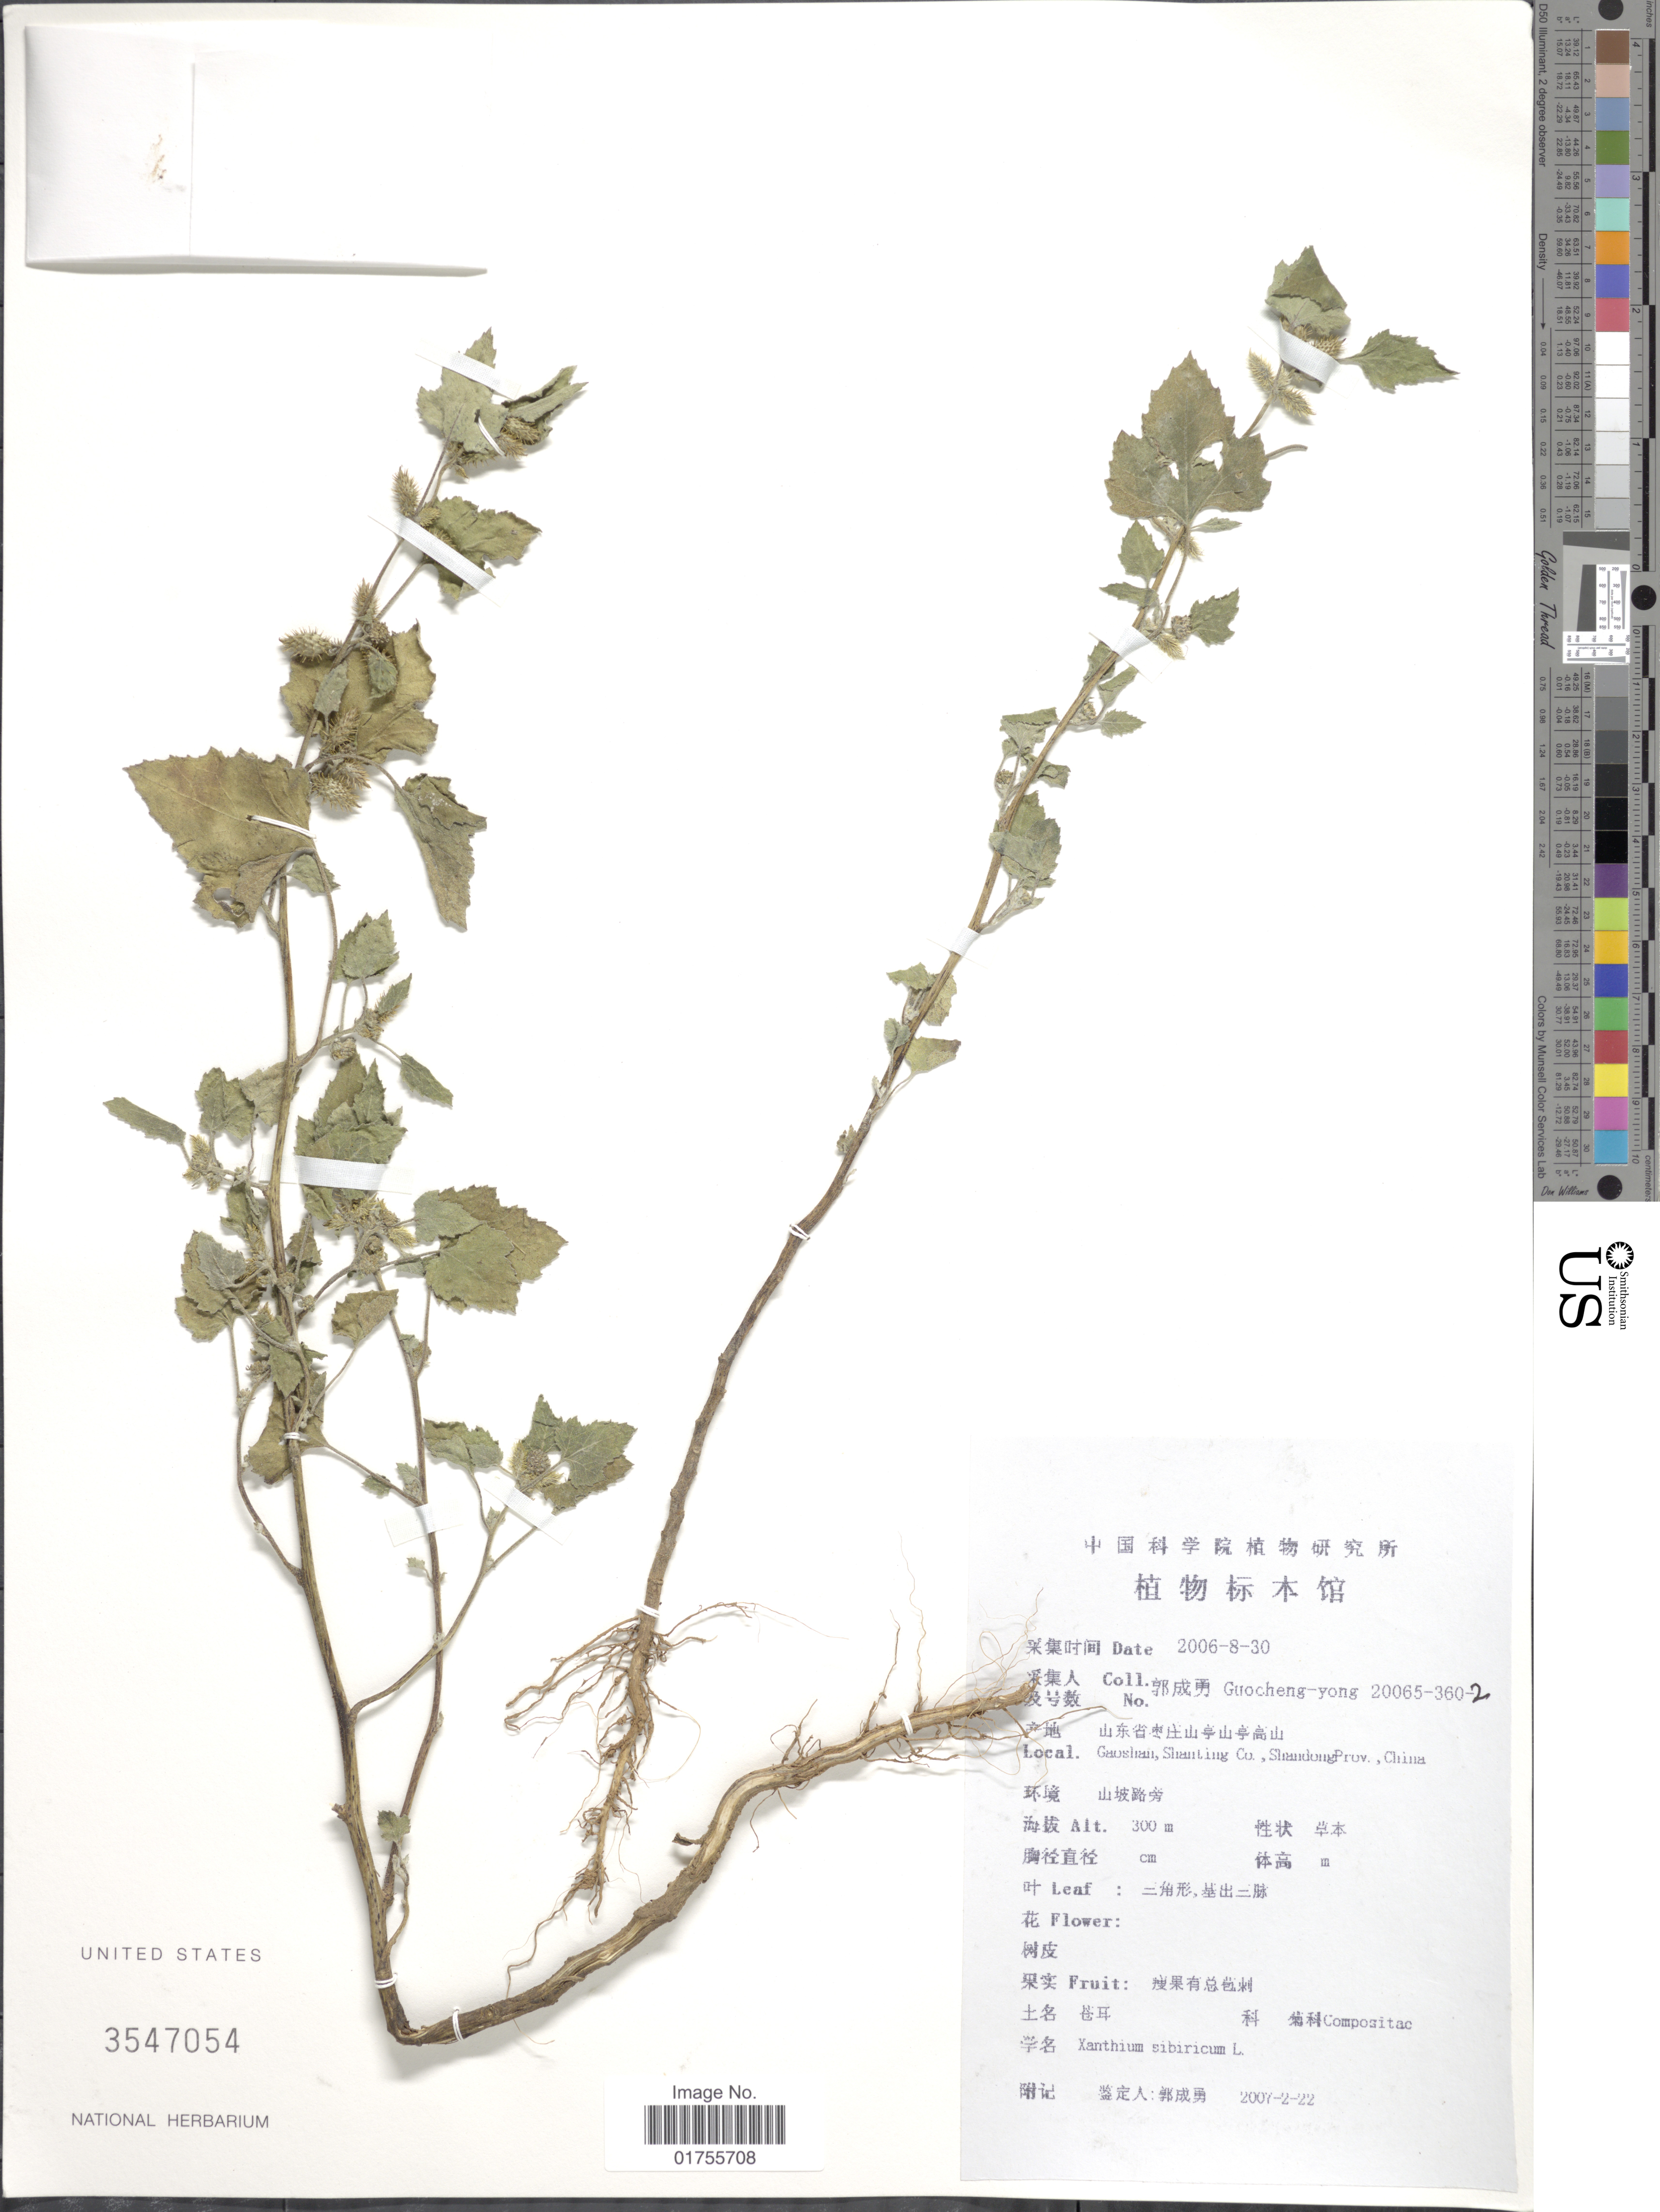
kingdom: Plantae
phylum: Tracheophyta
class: Magnoliopsida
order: Asterales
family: Asteraceae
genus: Xanthium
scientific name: Xanthium strumarium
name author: L.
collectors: Guo cheng-yong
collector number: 20065-360-2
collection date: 2006-08-30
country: China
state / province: Shandong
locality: Gaishan, Shanting Co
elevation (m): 300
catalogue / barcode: US 3547054